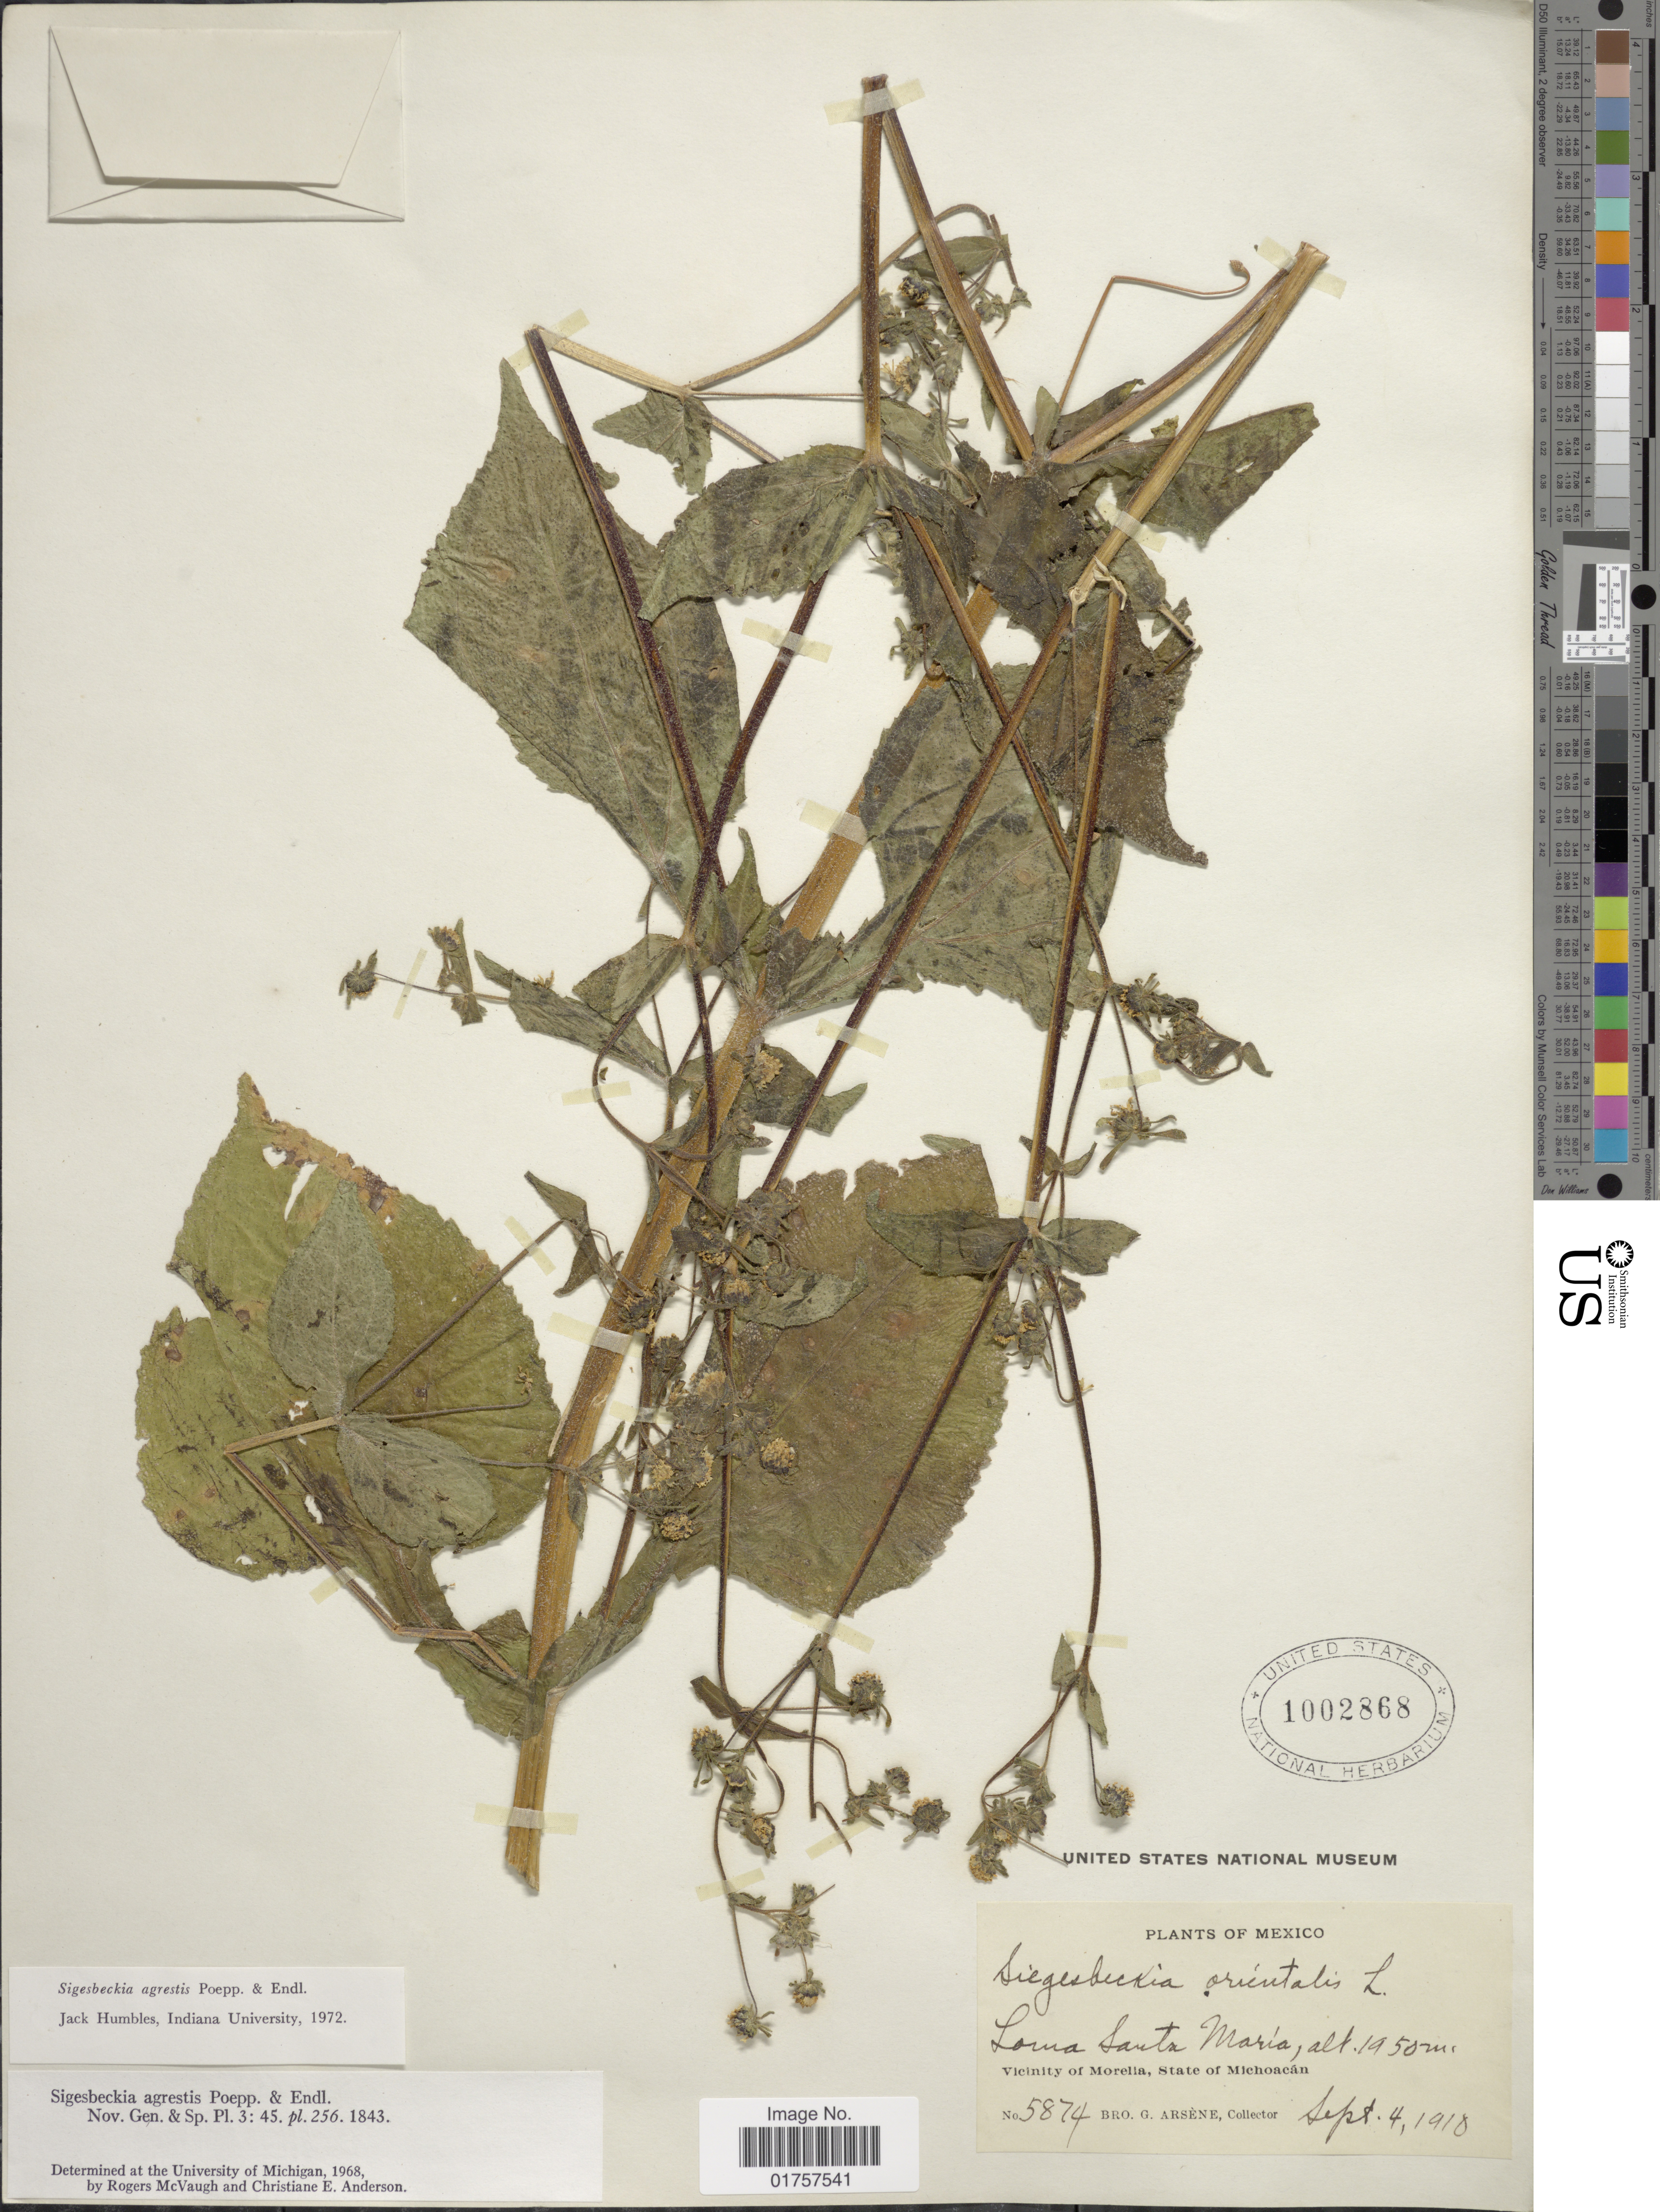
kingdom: Plantae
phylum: Tracheophyta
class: Magnoliopsida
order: Asterales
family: Asteraceae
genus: Sigesbeckia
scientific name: Sigesbeckia agrestis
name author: Poepp.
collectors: Bro. G. Arsène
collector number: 5874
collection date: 1910-09-04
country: Mexico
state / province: Michoacán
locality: Loma Santa María. Vicinity of Morelia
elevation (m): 1950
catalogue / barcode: US 1002868